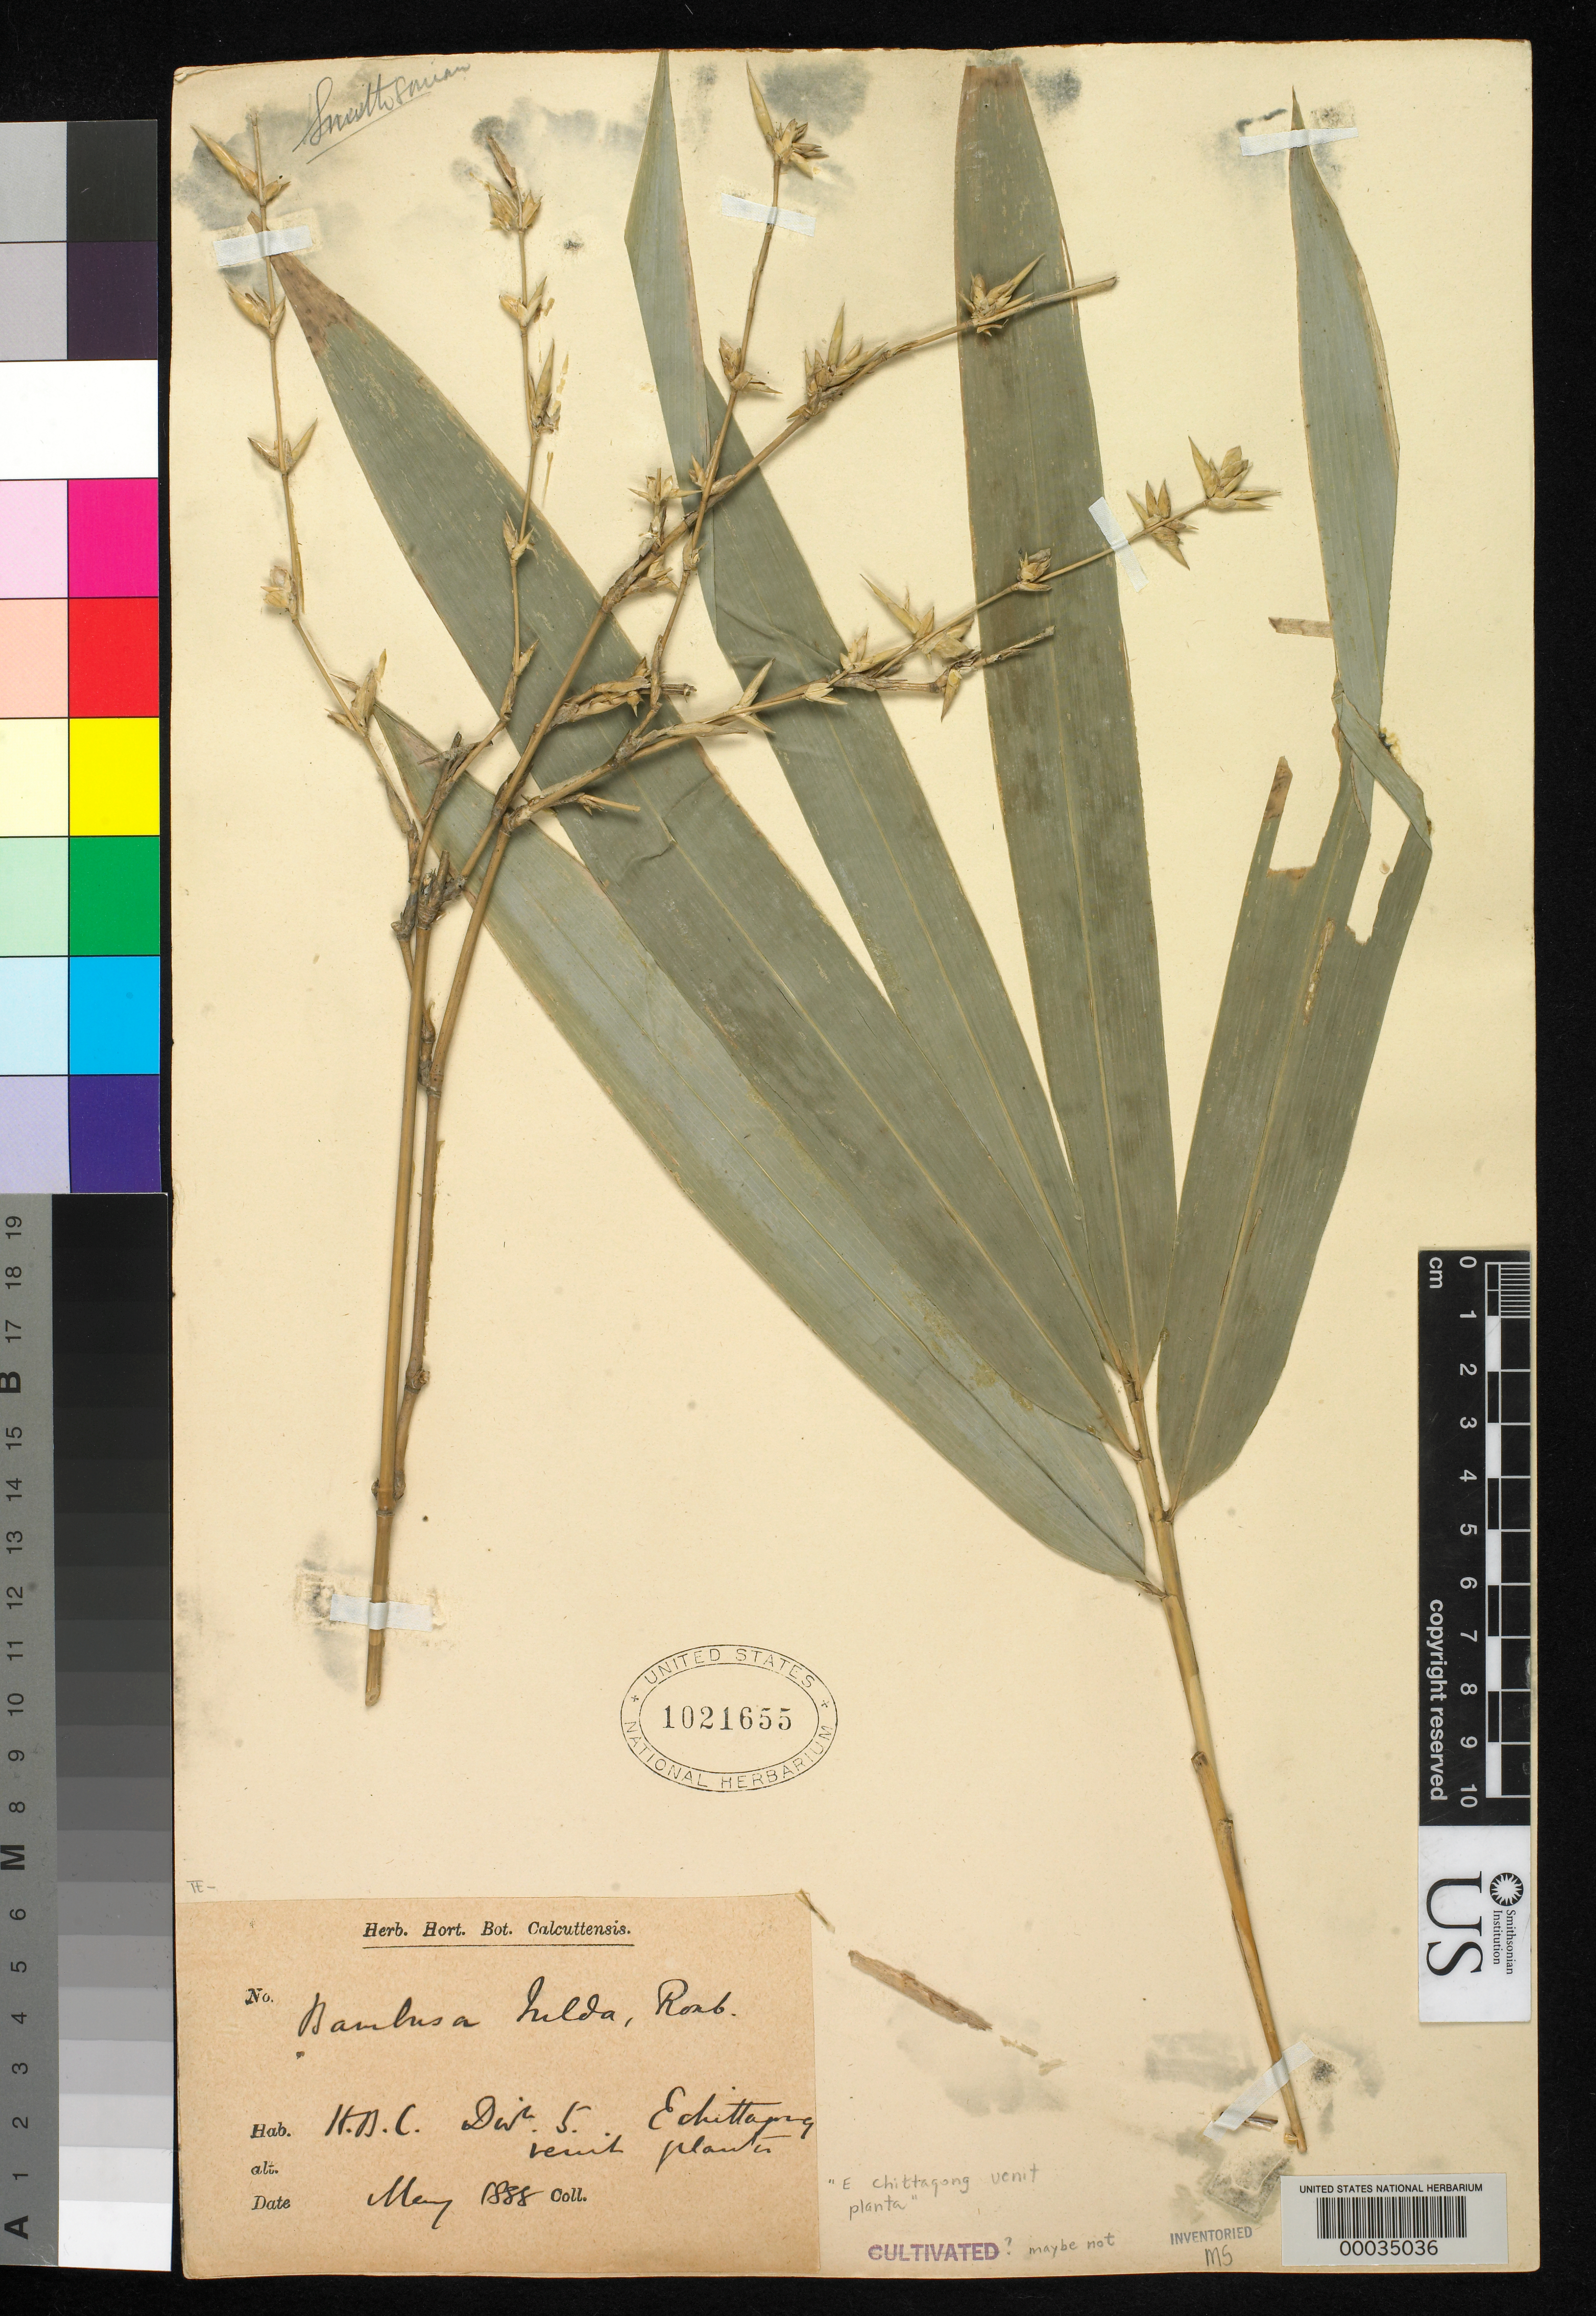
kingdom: Plantae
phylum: Tracheophyta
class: Liliopsida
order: Poales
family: Poaceae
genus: Bambusa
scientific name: Bambusa tulda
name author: Roxb.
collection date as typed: May 1888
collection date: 1888-05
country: Bangladesh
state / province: Chittagong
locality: E Chittagong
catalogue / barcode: US 1021655